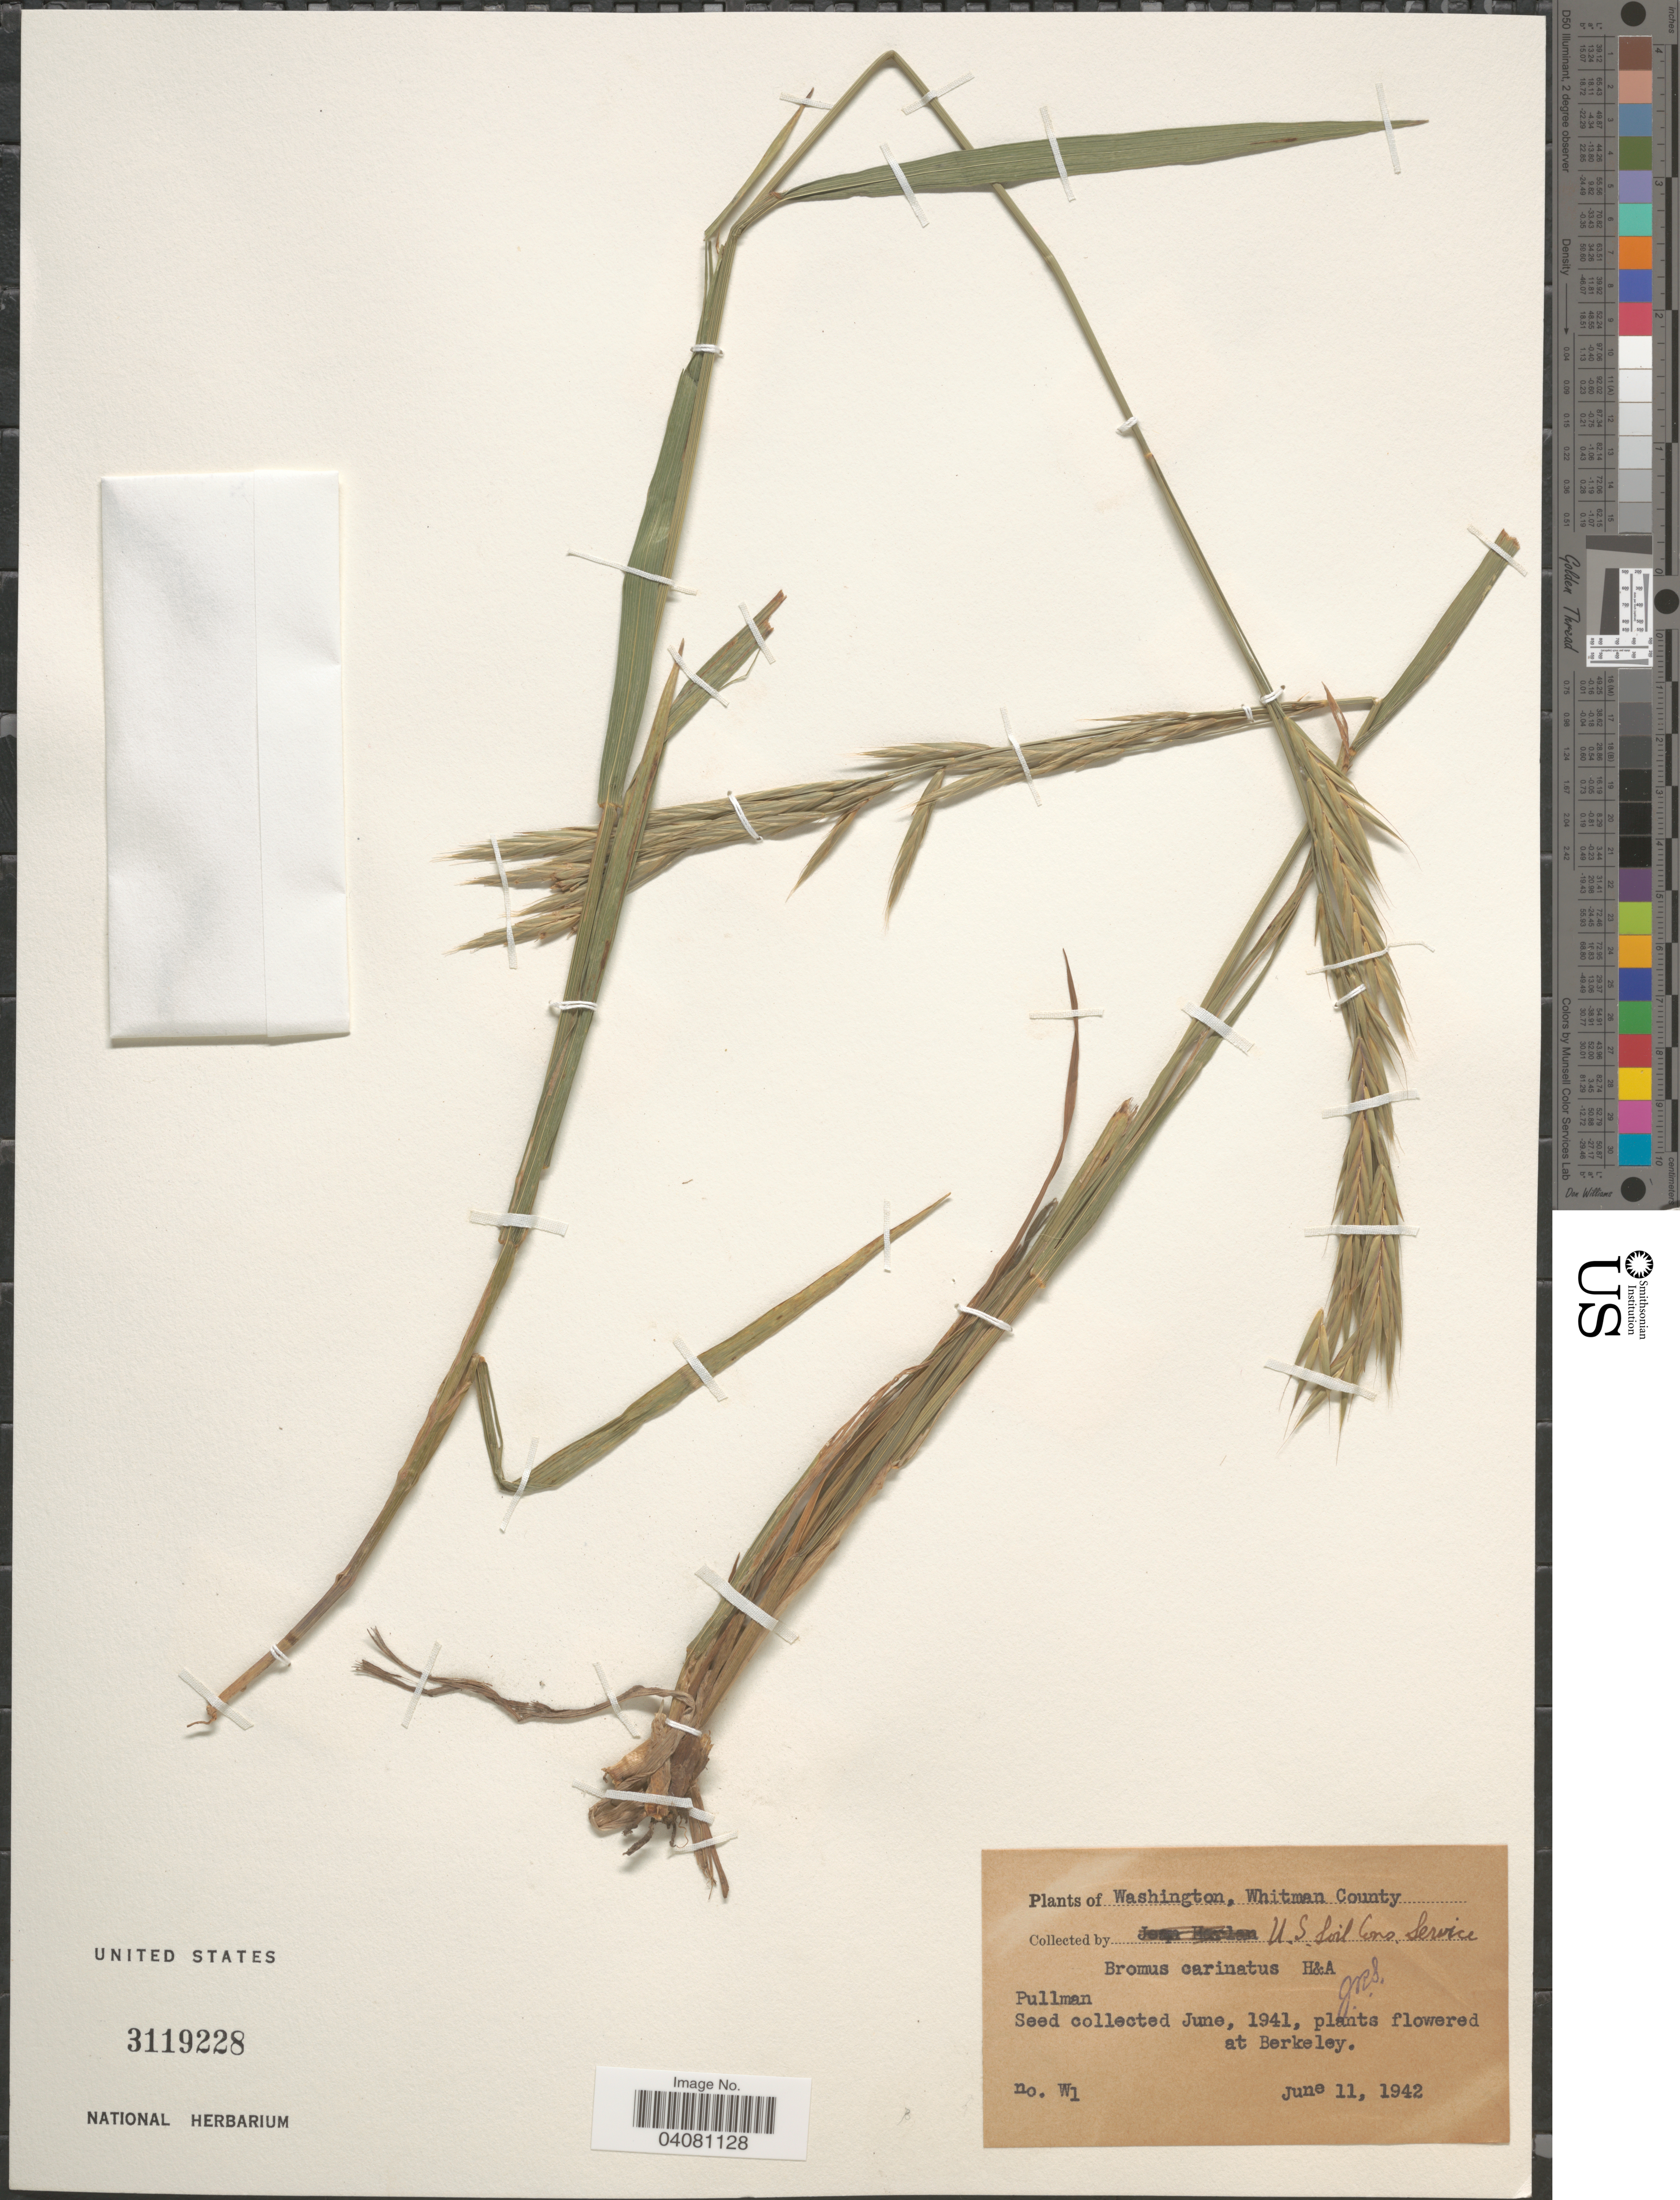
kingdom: Plantae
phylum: Tracheophyta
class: Liliopsida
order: Poales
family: Poaceae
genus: Bromus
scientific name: Bromus carinatus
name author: Hook. & Arn.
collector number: W1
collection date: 1942-06-11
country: United States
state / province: Washington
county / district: Whitman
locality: Whitman County. Pullman.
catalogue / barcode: US 3119228